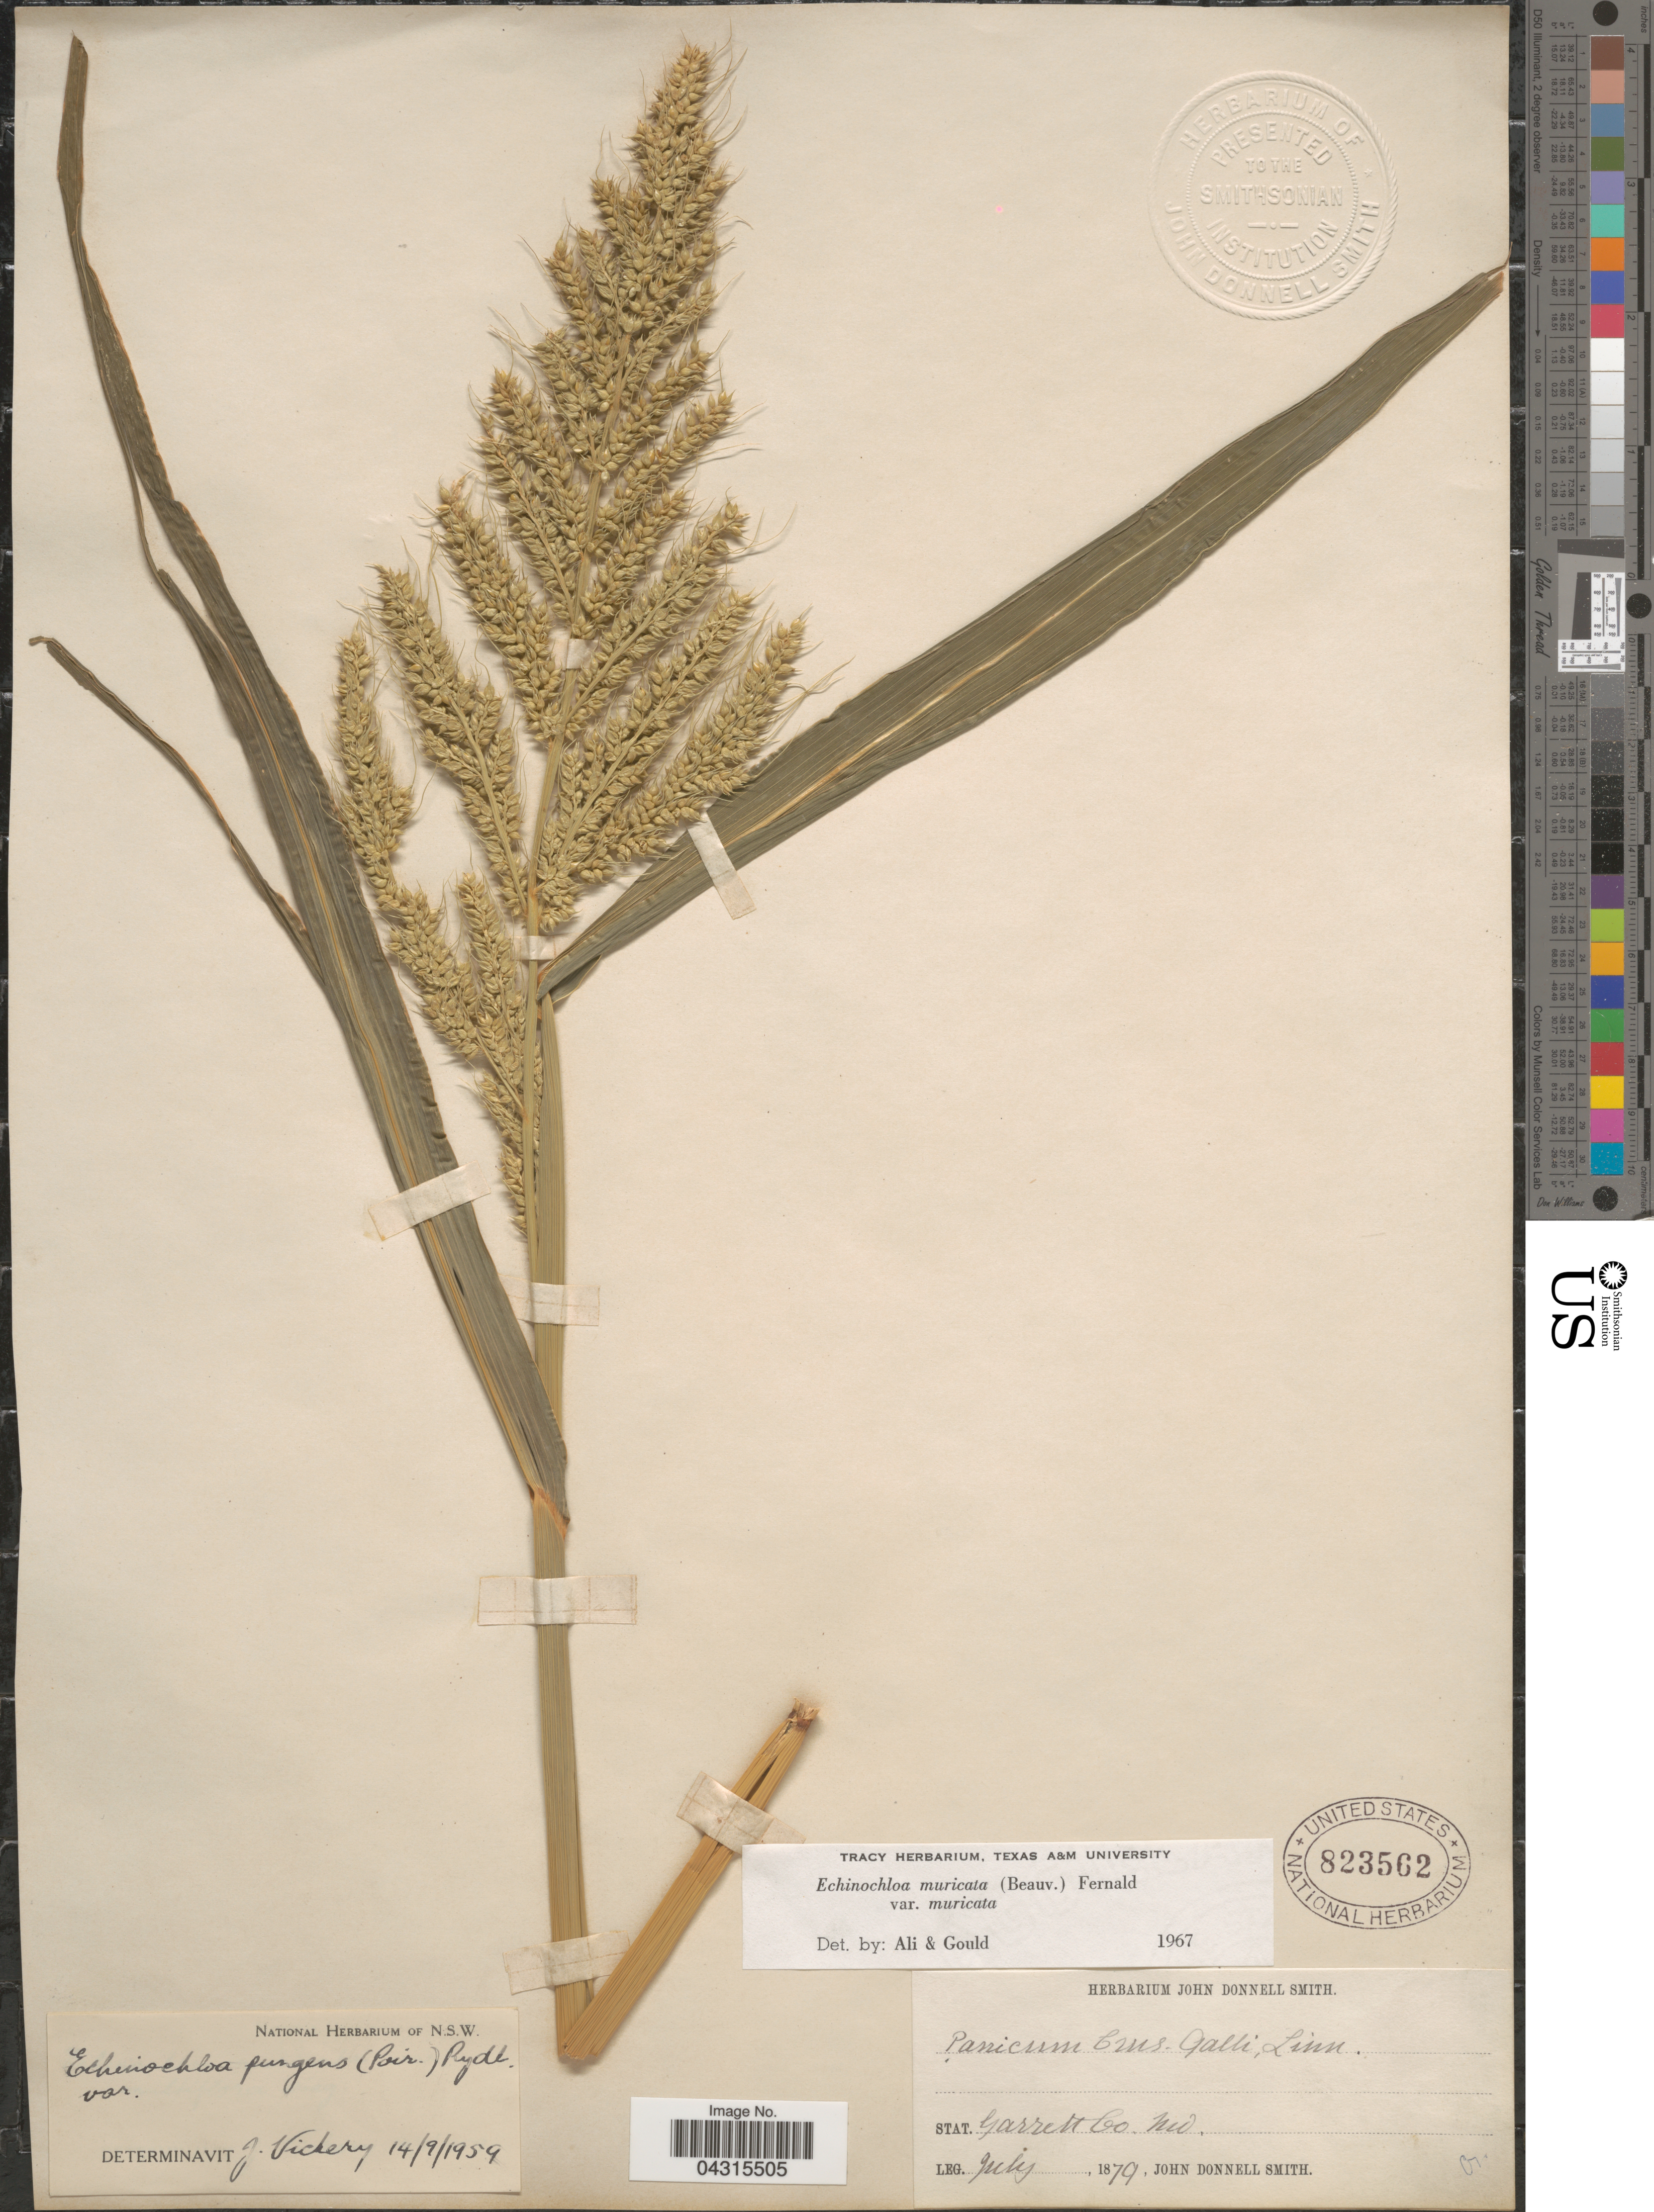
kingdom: Plantae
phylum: Tracheophyta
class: Liliopsida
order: Poales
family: Poaceae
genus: Echinochloa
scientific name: Echinochloa muricata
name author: (P. Beauv.) Fernald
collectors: J. Donnell Smith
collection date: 1879-07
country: United States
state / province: Maryland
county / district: Garrett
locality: Garrett Co.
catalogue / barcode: US 823562